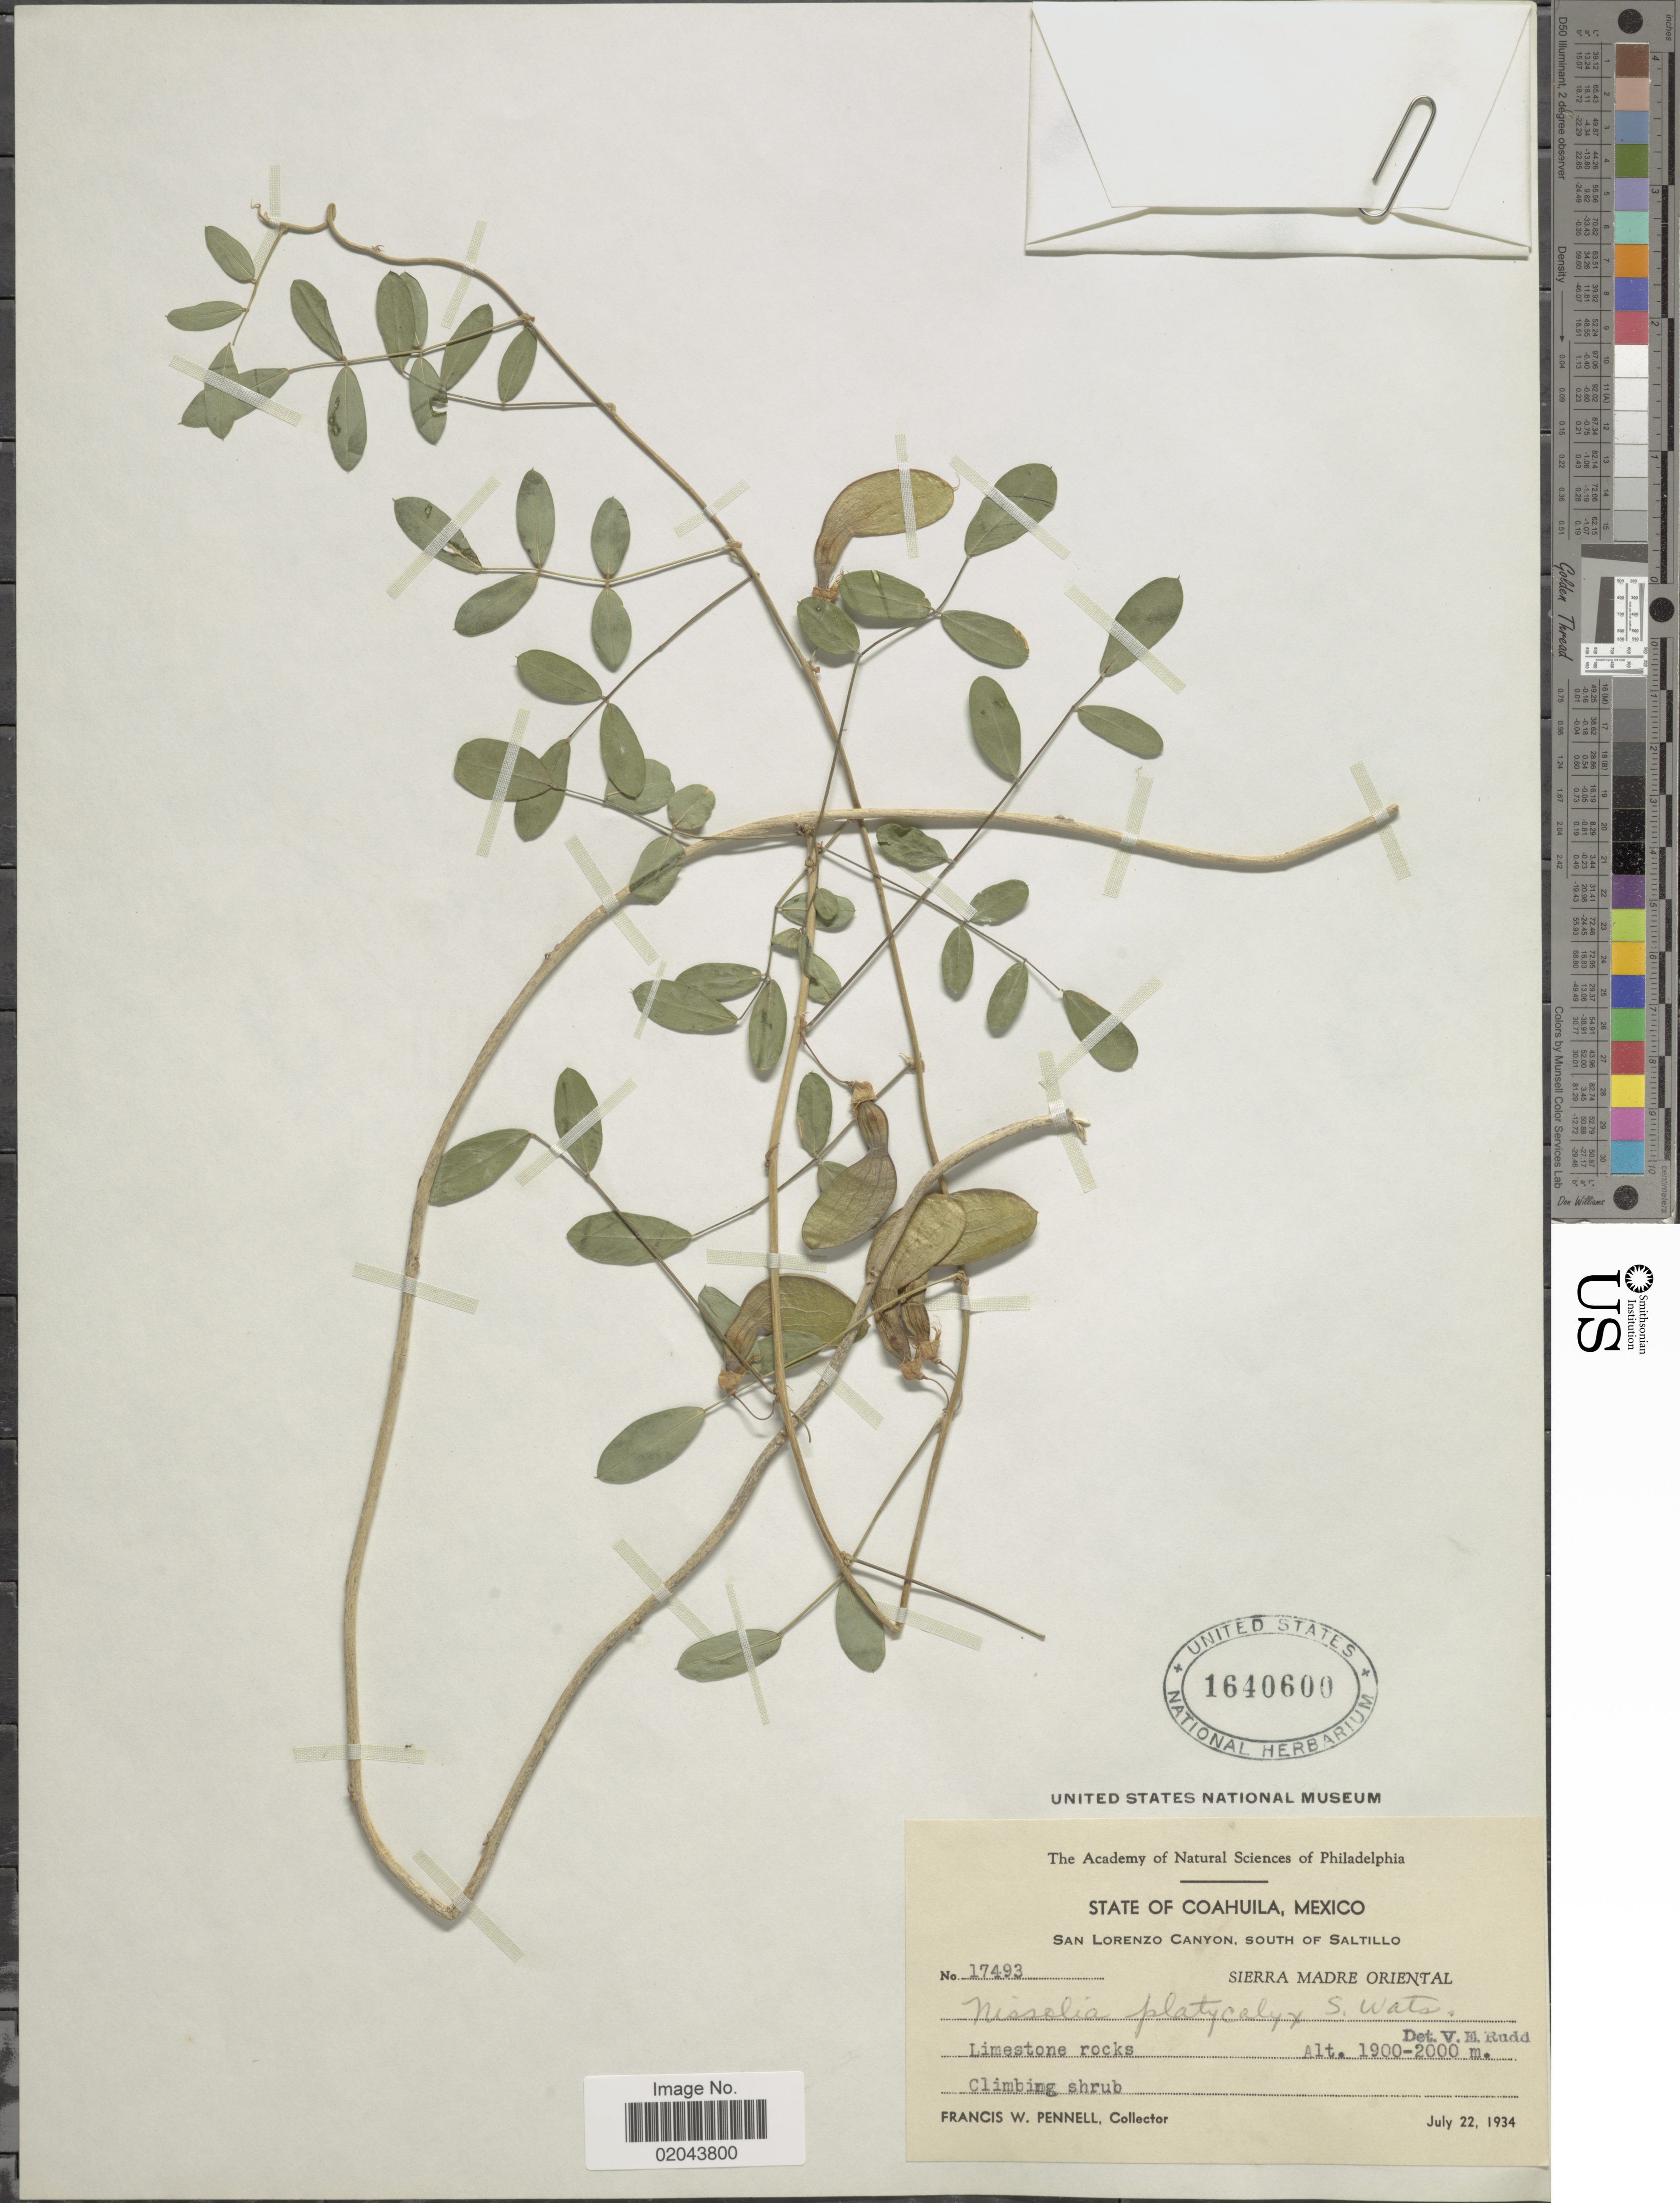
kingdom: Plantae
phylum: Tracheophyta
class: Magnoliopsida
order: Fabales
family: Fabaceae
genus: Nissolia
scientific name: Nissolia platycalyx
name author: S. Watson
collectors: F. W. Pennell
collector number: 17493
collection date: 1934-07-22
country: Mexico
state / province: Coahuila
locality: San Lorenzo Canyon, South of Saltillo, Sierra Madre Oriental, limestone rocks.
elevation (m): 1900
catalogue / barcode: US 1640600